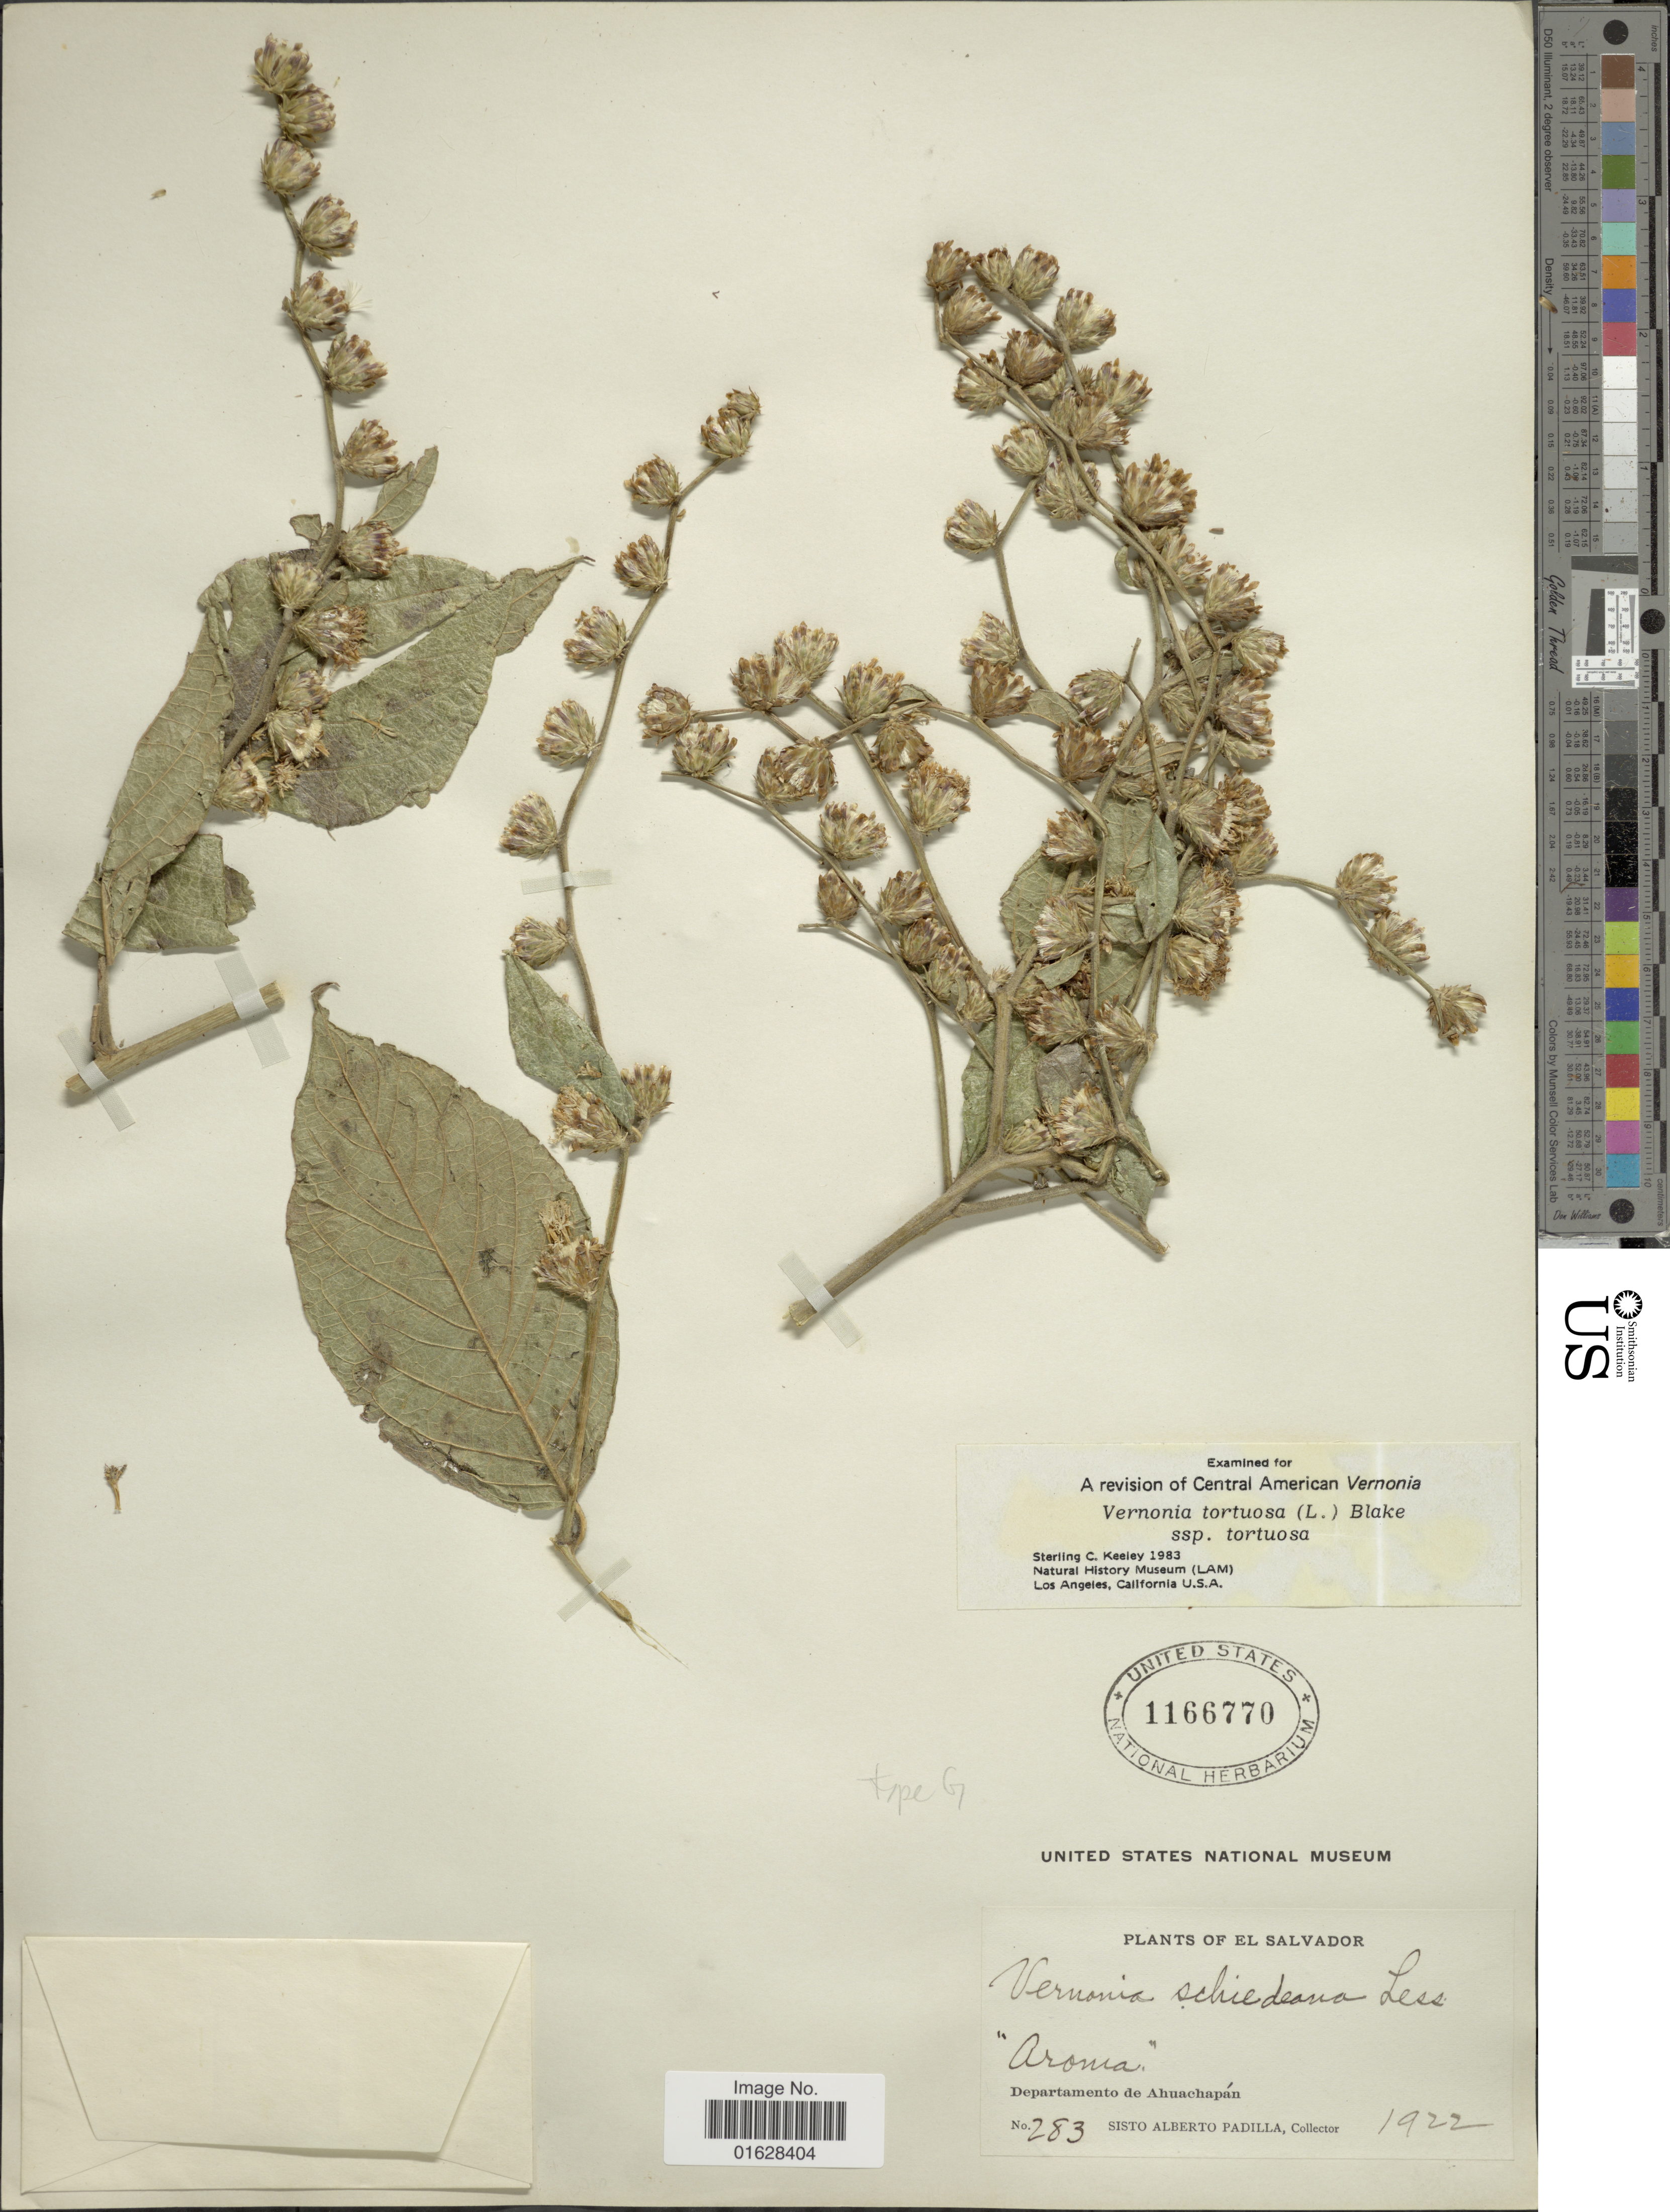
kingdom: Plantae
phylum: Tracheophyta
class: Magnoliopsida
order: Asterales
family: Asteraceae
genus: Lepidaploa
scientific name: Lepidaploa tortuosa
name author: (L.) H. Rob.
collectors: S. A. Padilla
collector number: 283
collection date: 1922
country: El Salvador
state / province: Ahuachapan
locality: Aroma, Departamento de Ahuachapan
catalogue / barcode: US 1166770